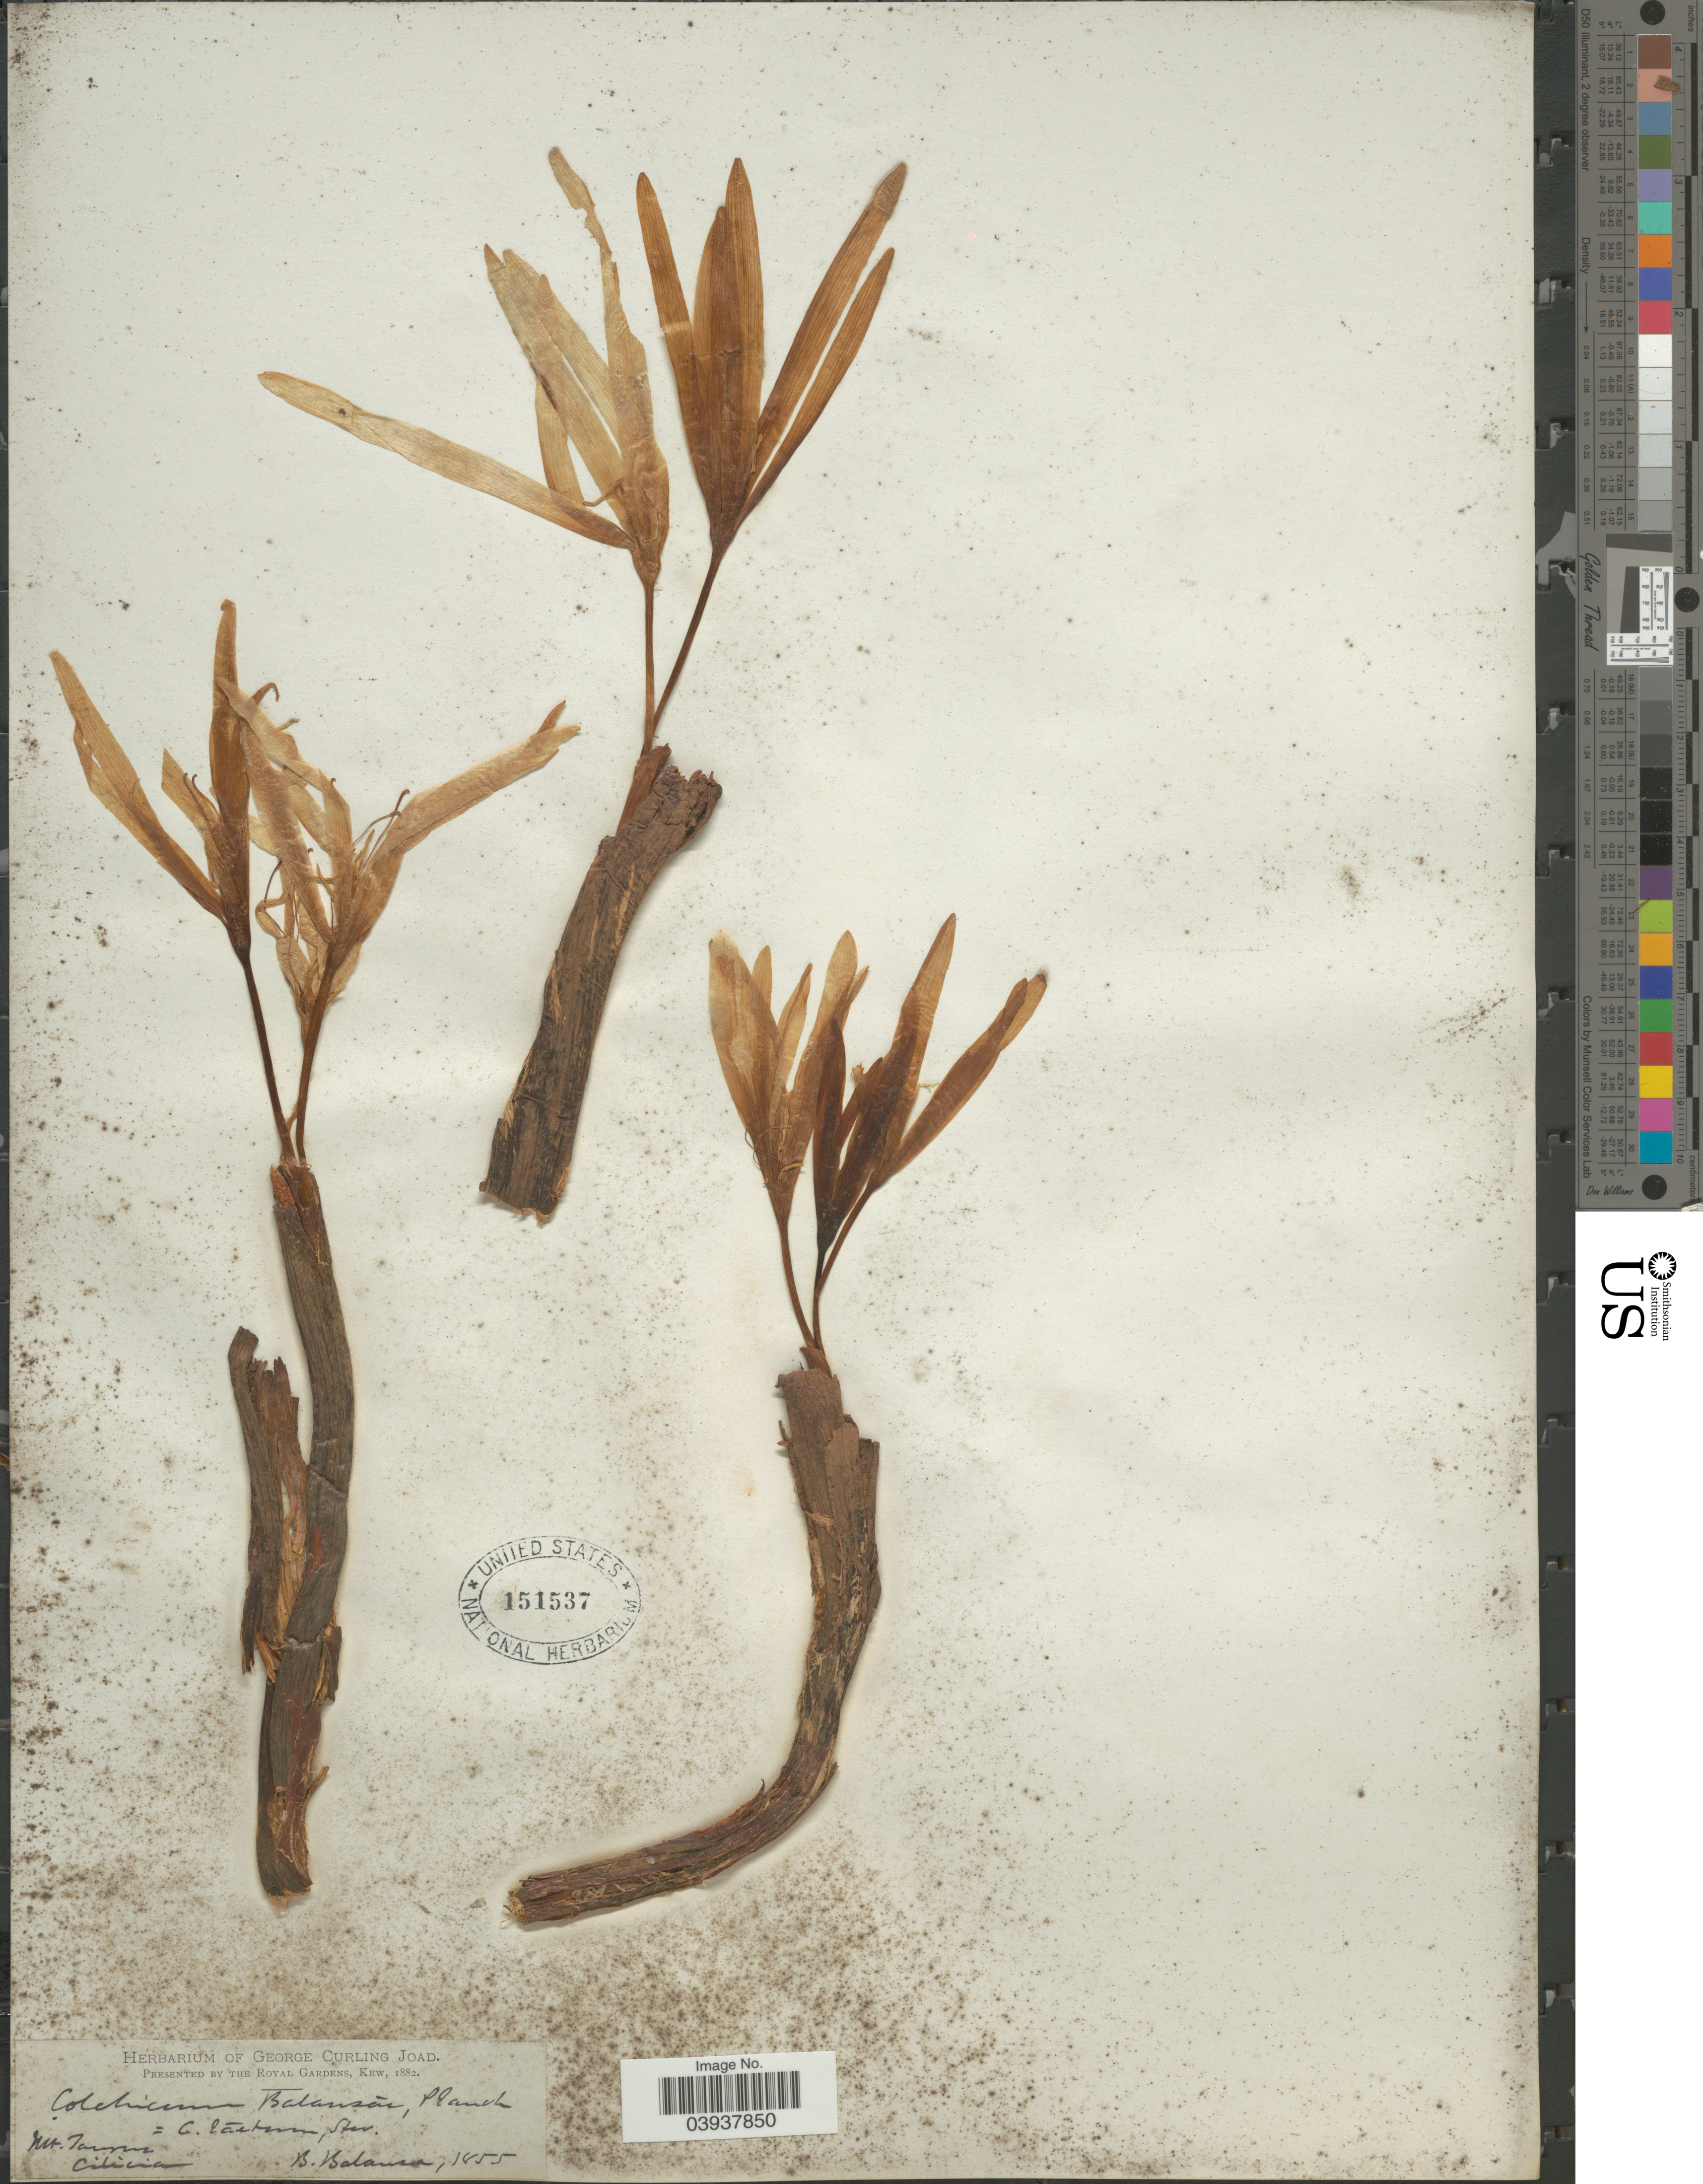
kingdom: Plantae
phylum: Tracheophyta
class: Liliopsida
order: Liliales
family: Colchicaceae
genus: Colchicum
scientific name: Colchicum balansae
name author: Planch.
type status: Possible Type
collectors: B. Balansa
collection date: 1855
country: Turkey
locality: M. Taurus. Cilicia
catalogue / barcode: US 151537